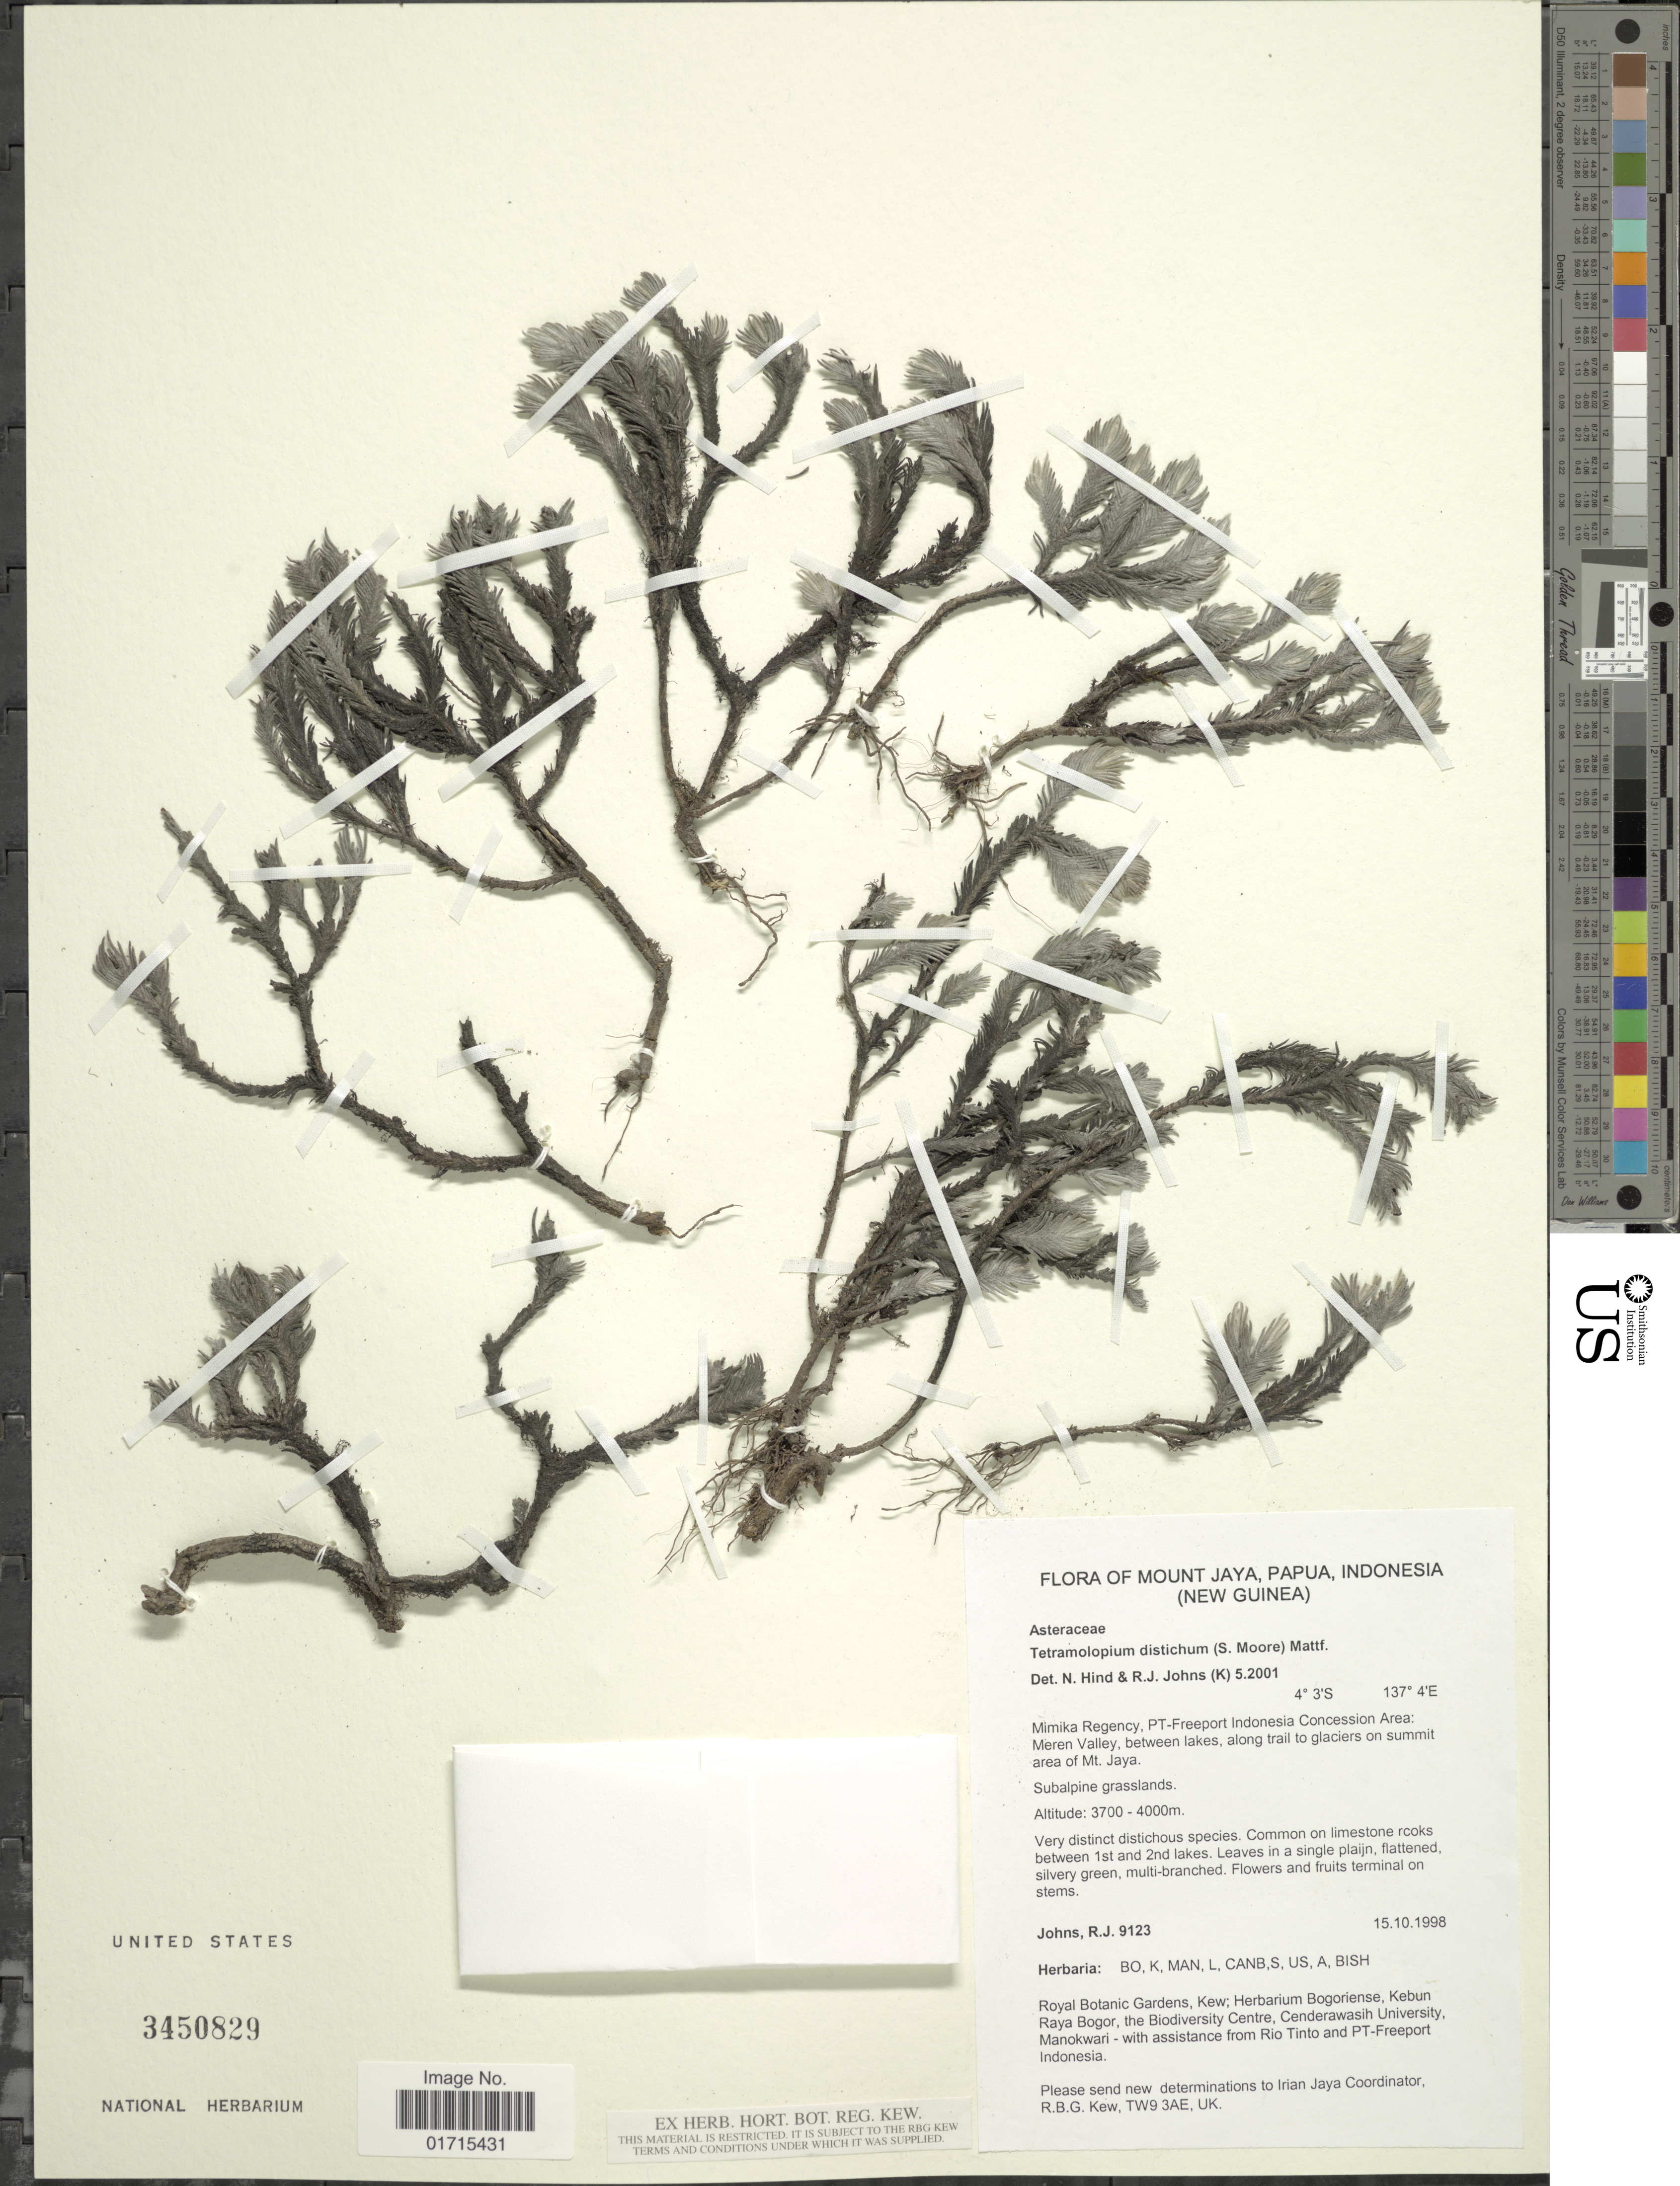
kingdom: Plantae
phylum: Tracheophyta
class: Magnoliopsida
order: Asterales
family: Asteraceae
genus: Tetramolopium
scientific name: Tetramolopium distichum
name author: (S. Moore) Mattf.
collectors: R. Johns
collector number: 9123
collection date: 1998-10-15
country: Indonesia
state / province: Papua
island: New Guinea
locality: Mount Jaya, Papua, Indonesia (New Guinea). Mimika Regency, PT-Freeport Indonesa Concession Area: Meren Valley, between lakes, along trail to glaciers on summit area of Mt. Jaya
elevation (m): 3700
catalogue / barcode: US 3450829